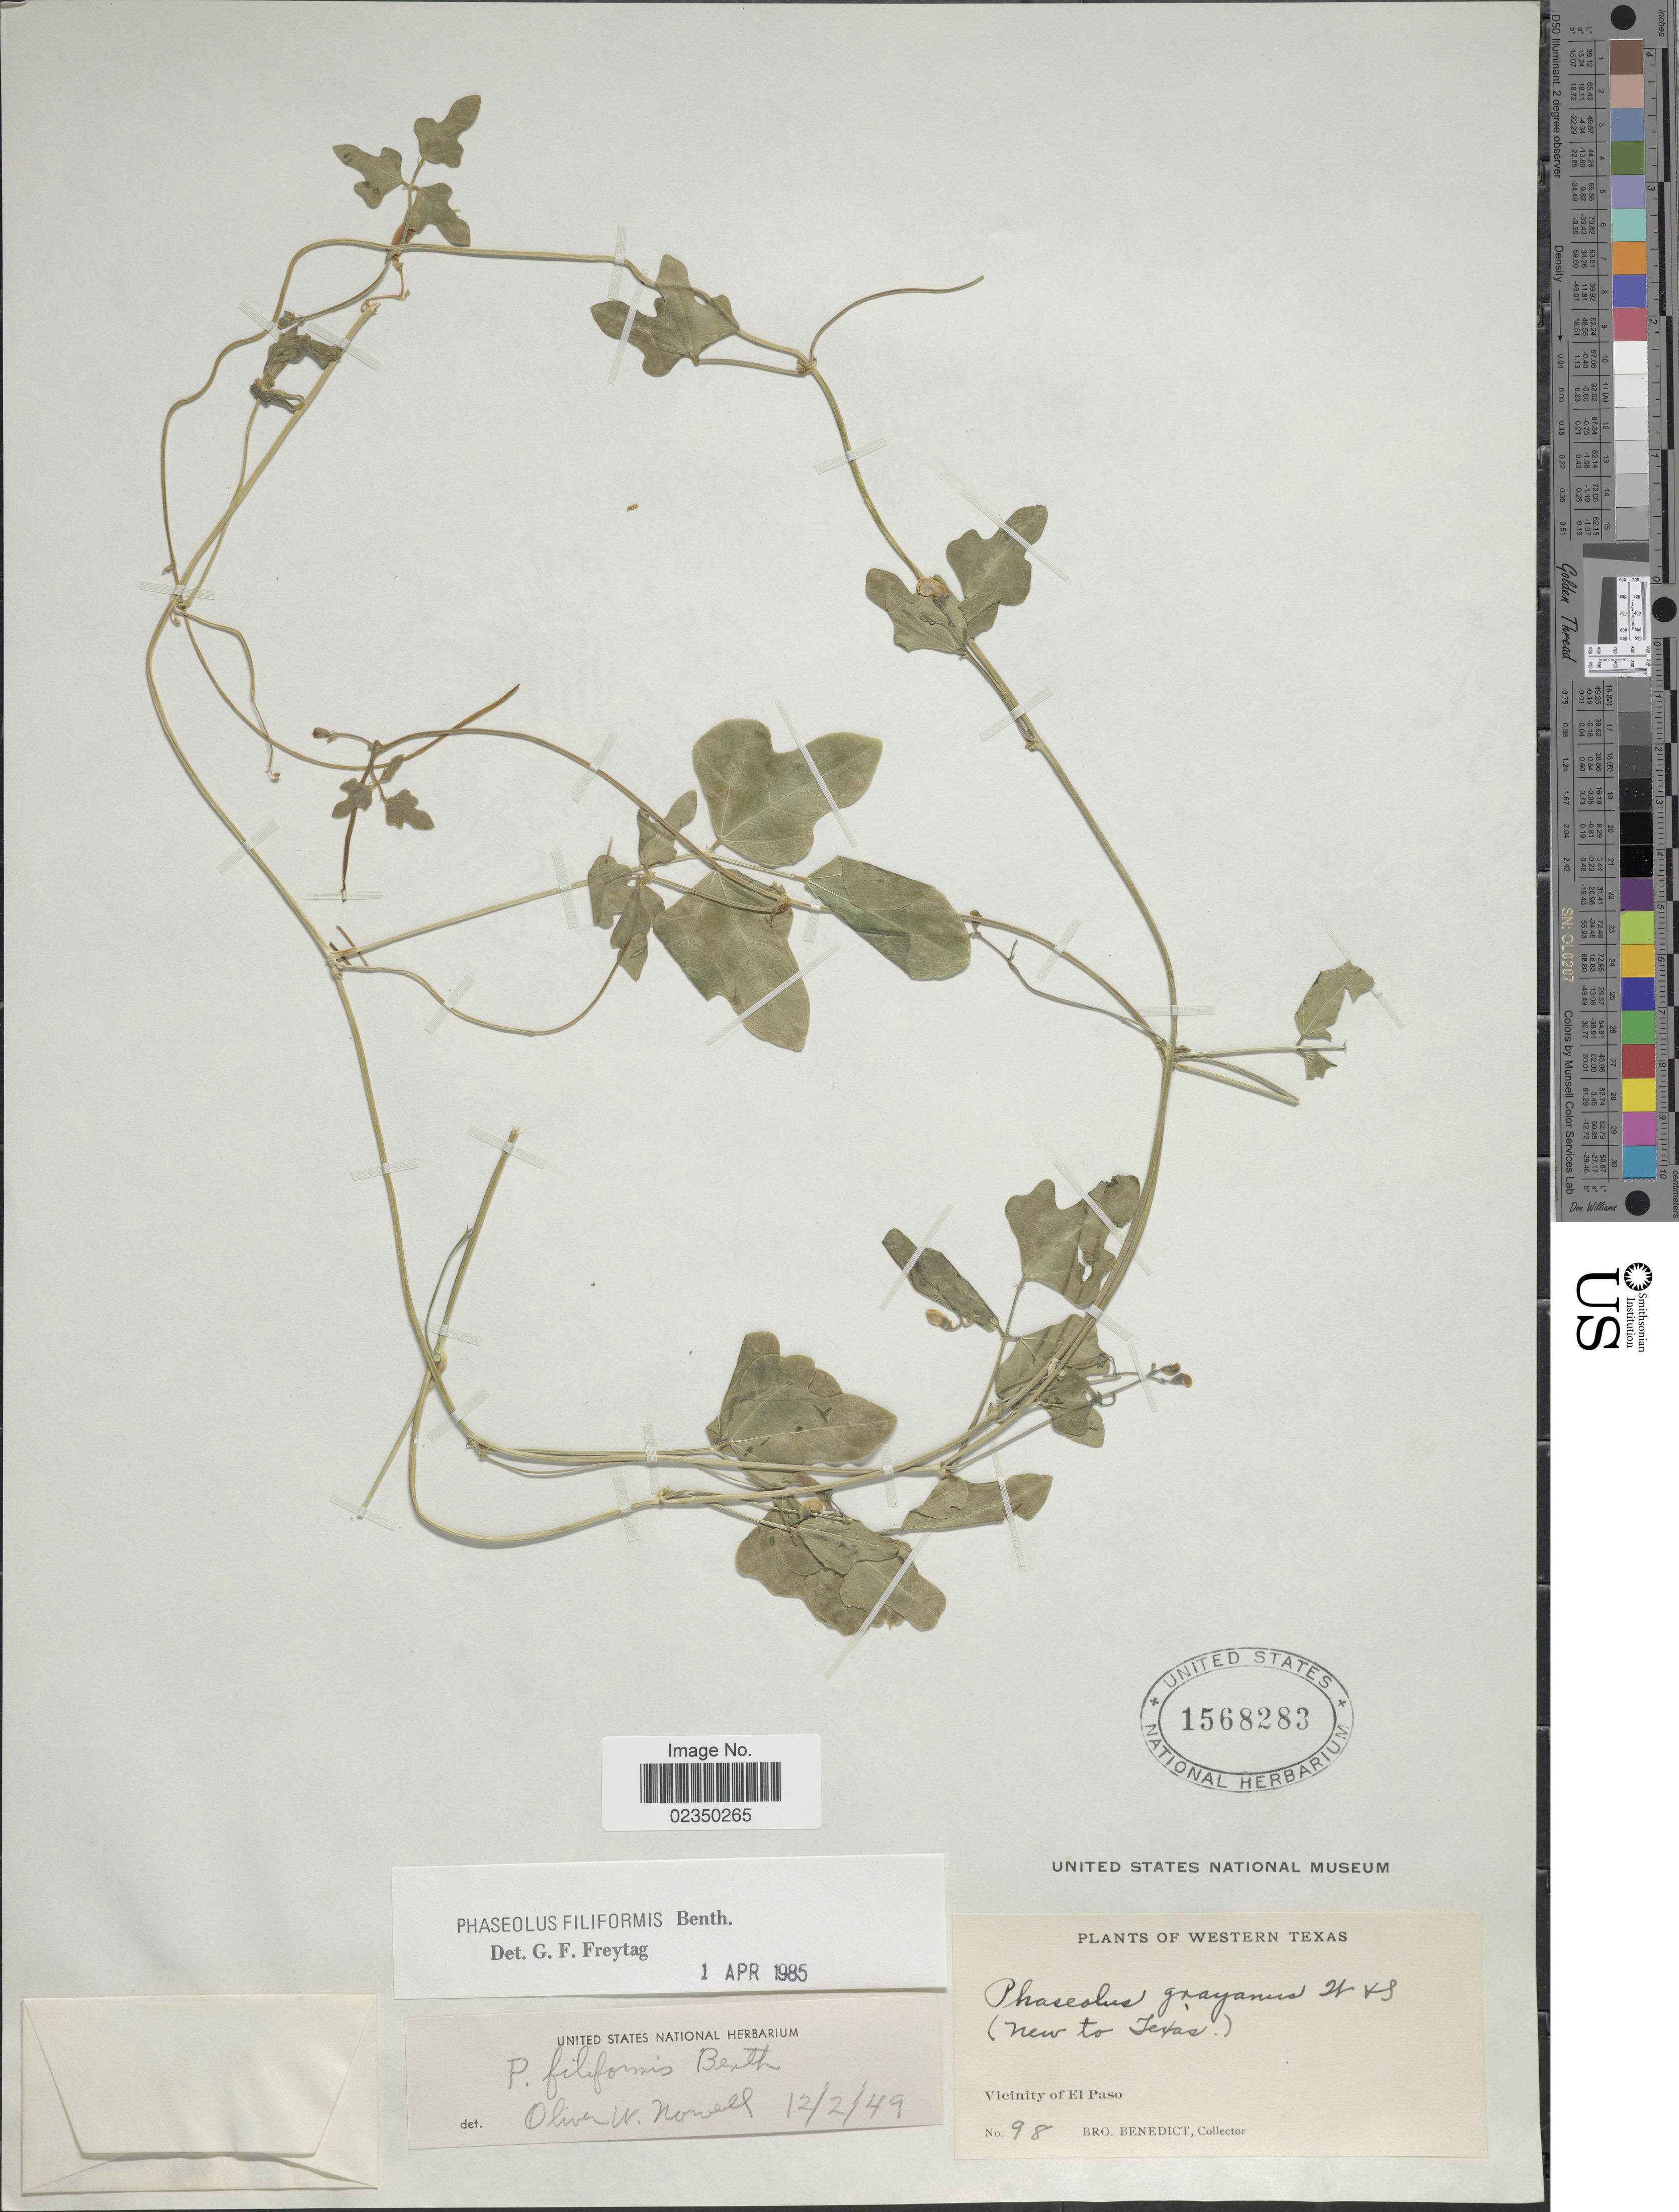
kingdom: Plantae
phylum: Tracheophyta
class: Magnoliopsida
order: Fabales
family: Fabaceae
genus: Phaseolus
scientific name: Phaseolus filiformis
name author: Benth.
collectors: B. Ayers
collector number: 98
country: United States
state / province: Texas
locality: Western Texas, Vicinity of El Paso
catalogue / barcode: US 1568283